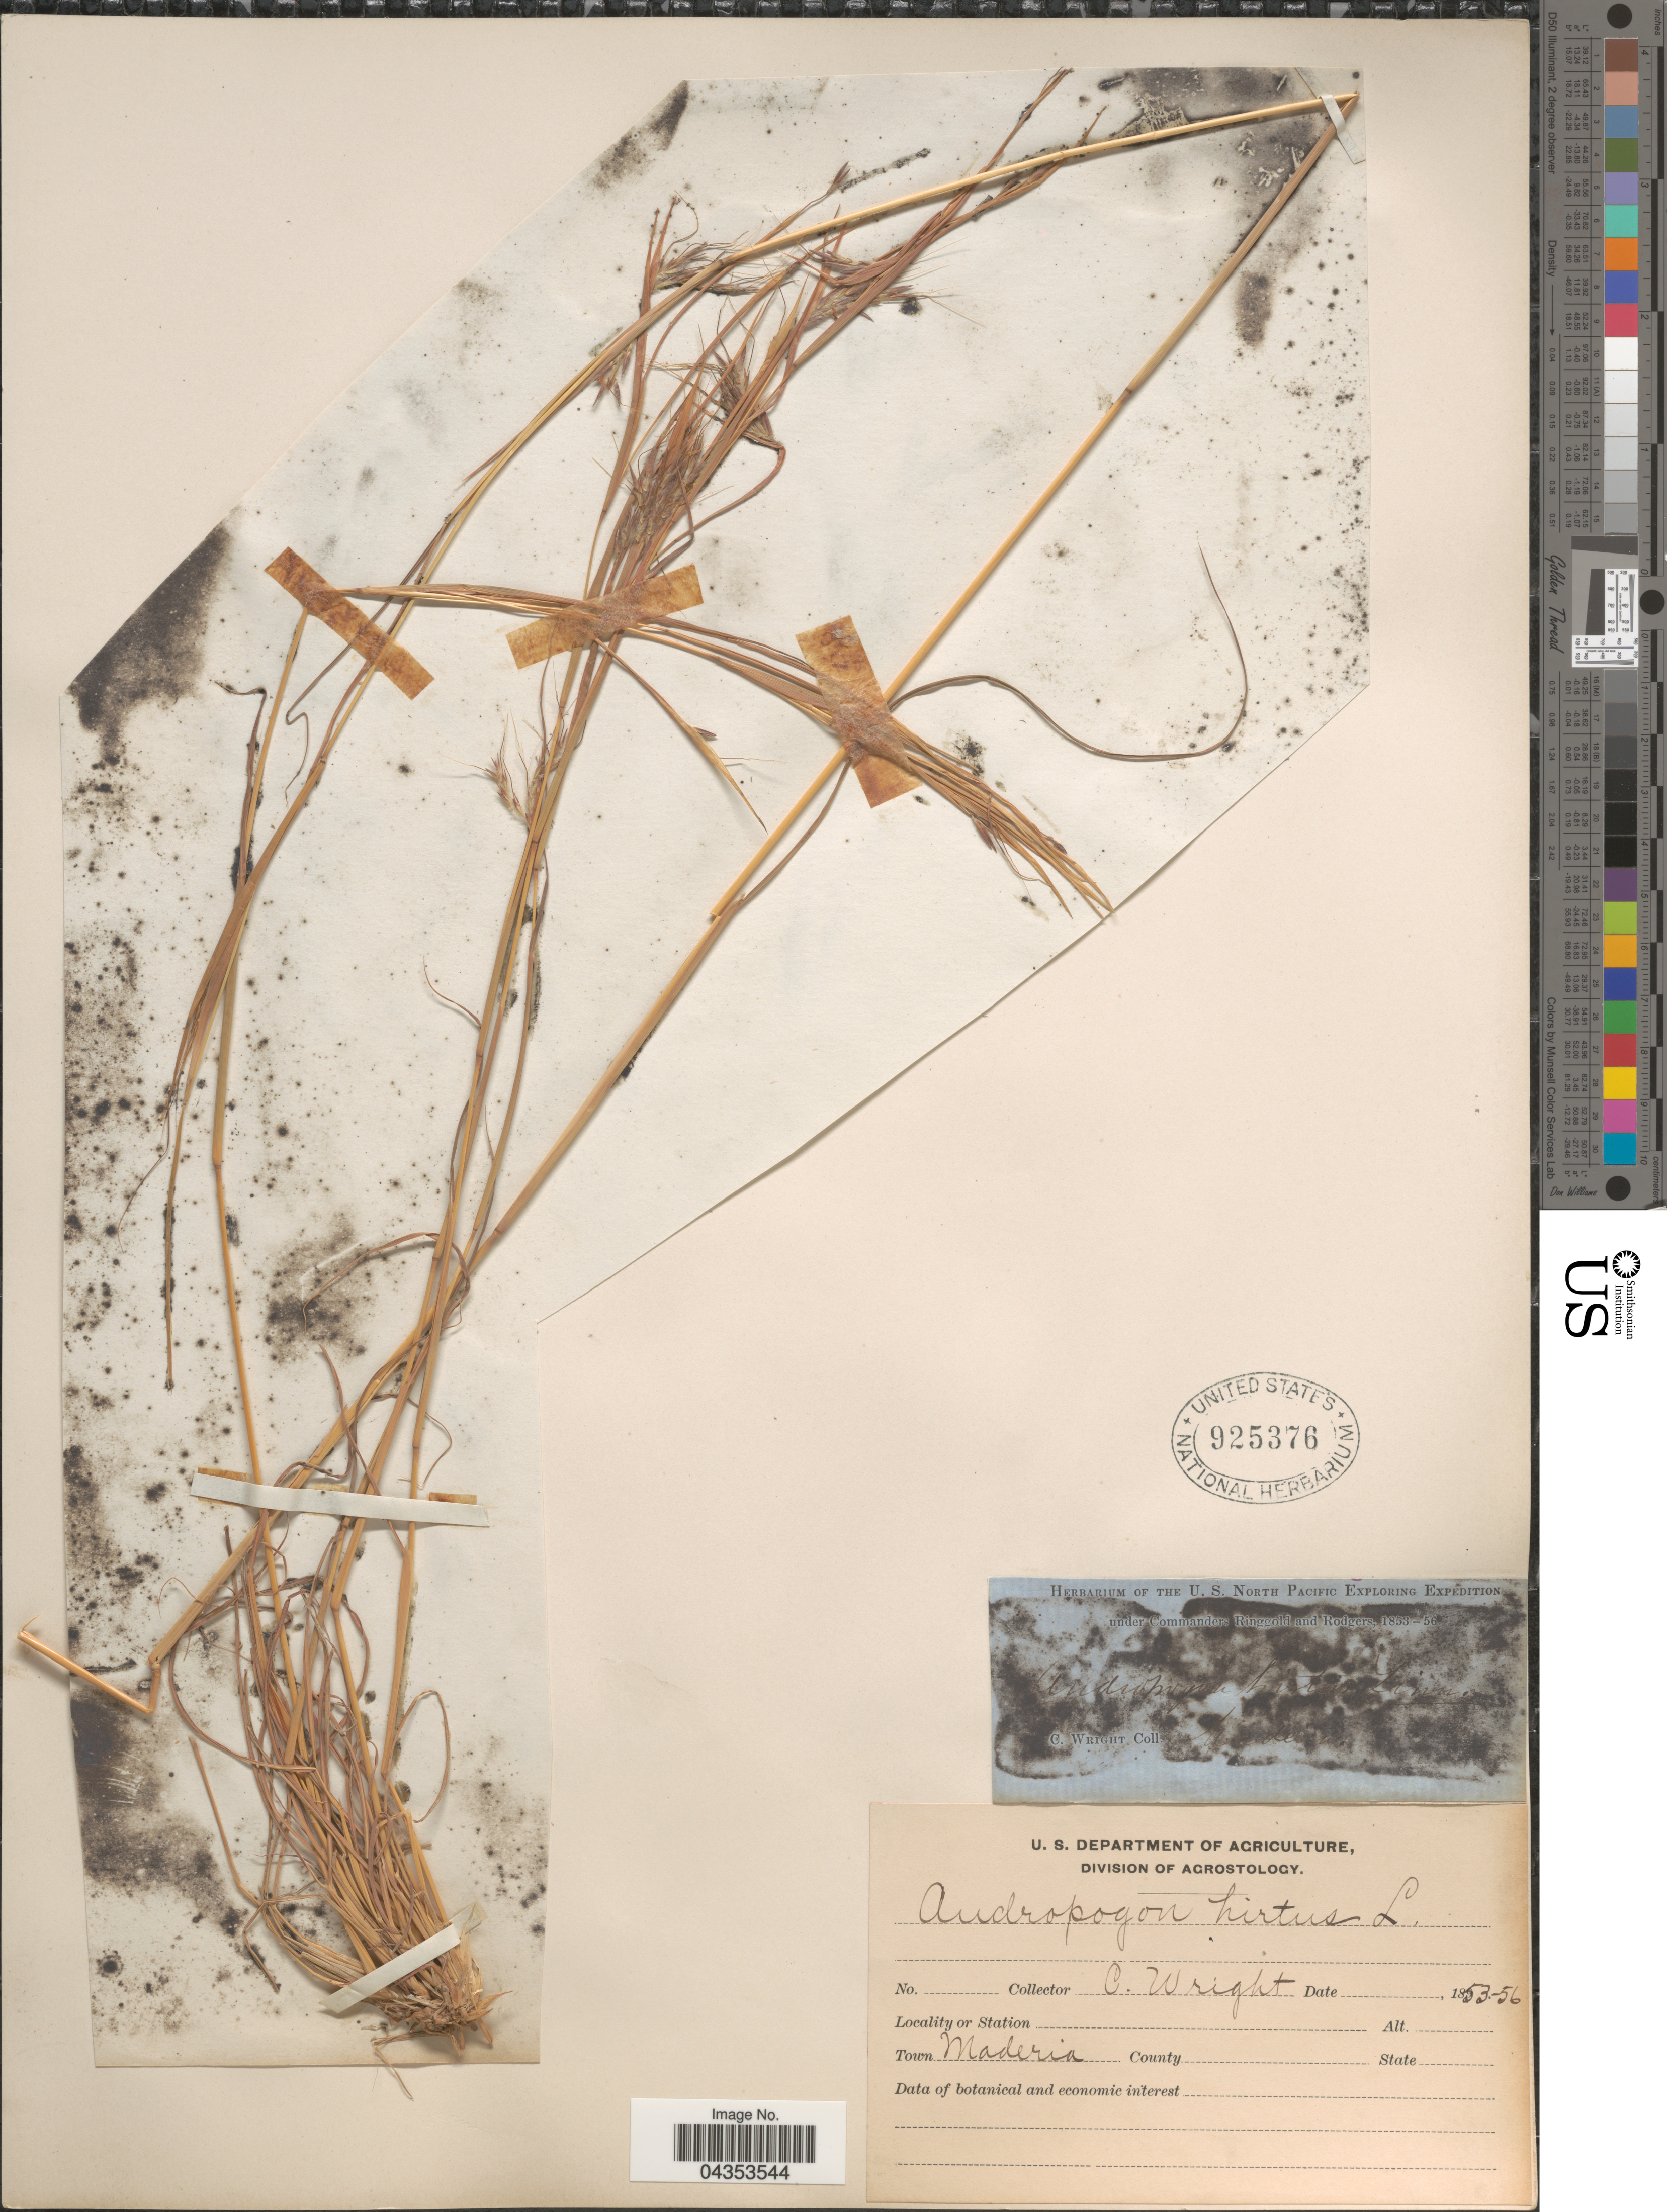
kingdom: Plantae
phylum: Tracheophyta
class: Liliopsida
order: Poales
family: Poaceae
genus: Hyparrhenia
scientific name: Hyparrhenia hirta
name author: (L.) Stapf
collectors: C. Wright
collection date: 1853/1856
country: Portugal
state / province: Madeira (Aut. Reg.)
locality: Town Madeira. The U.S. North Pacific Exploring Expedition under Commanders Ringgold and Rodgers, 1853-56.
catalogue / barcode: US 925376